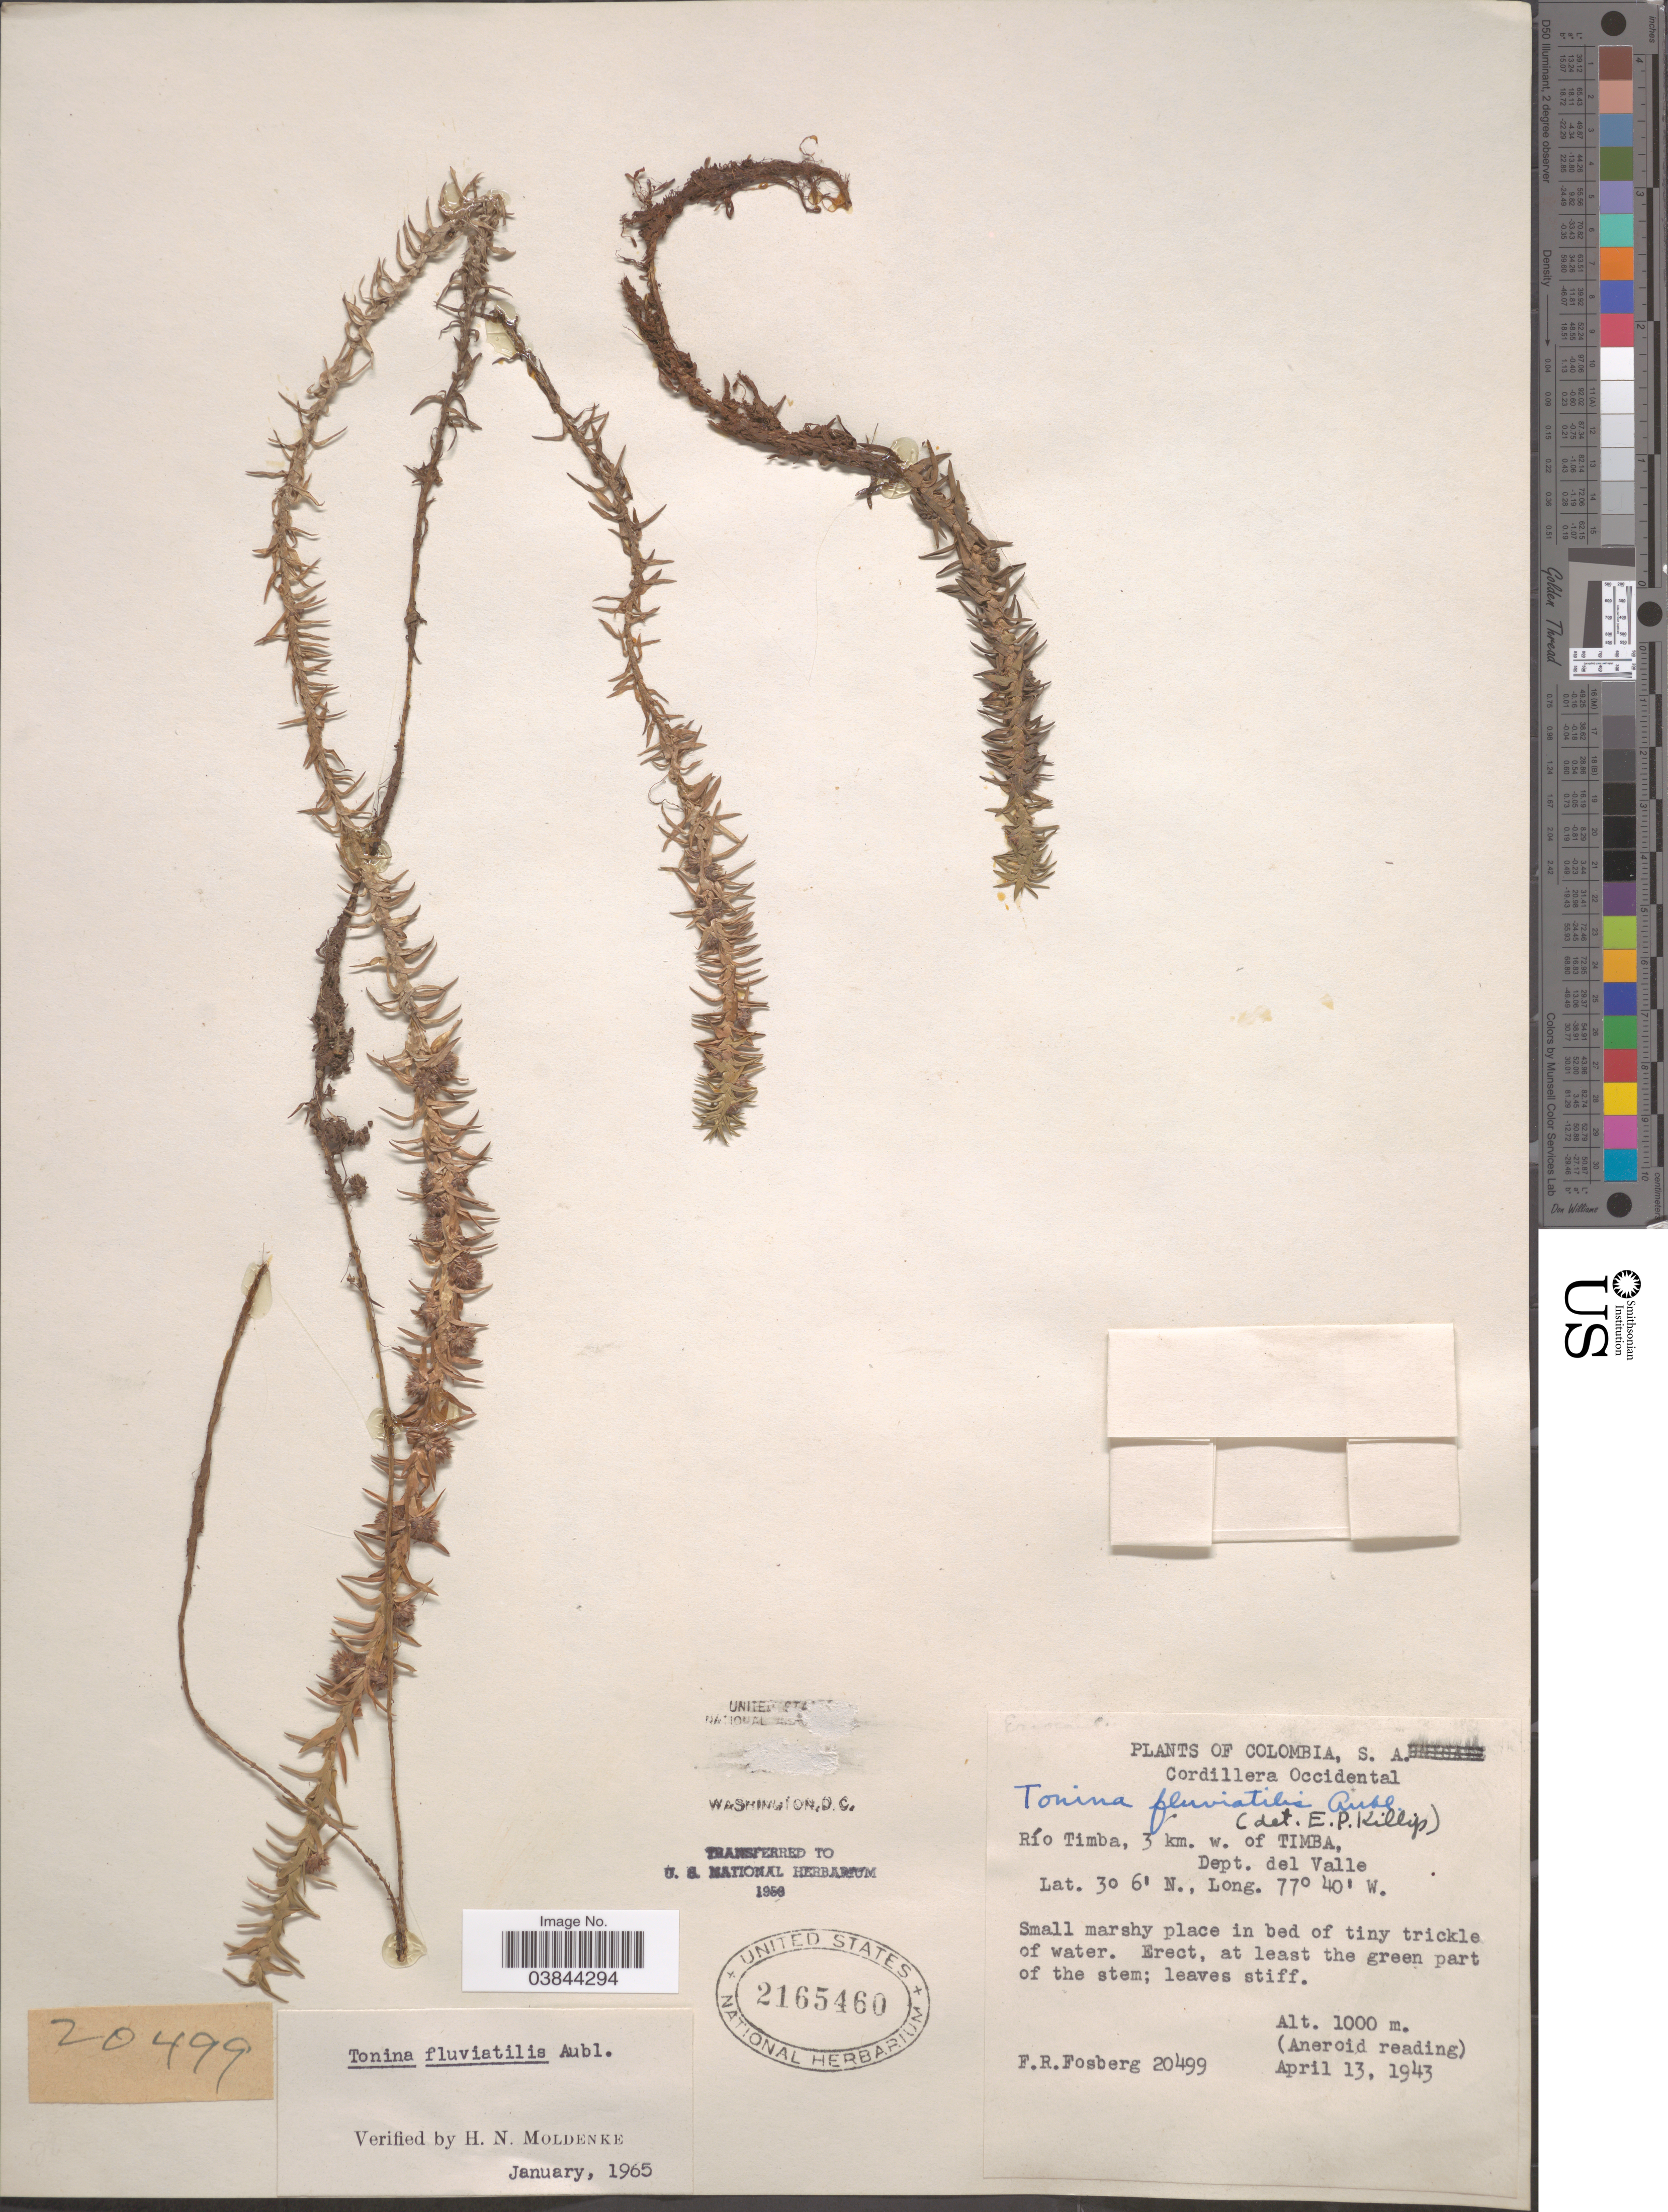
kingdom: Plantae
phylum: Tracheophyta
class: Liliopsida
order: Poales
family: Eriocaulaceae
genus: Tonina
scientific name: Tonina fluviatilis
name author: Aubl.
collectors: F. R. Fosberg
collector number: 20499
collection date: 1943-04-13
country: Colombia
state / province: Valle del Cauca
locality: Cordillera Occidental. Río Timba, 3 km. w. of Timba, Dept. del Valle.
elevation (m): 1000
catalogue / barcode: US 2165460